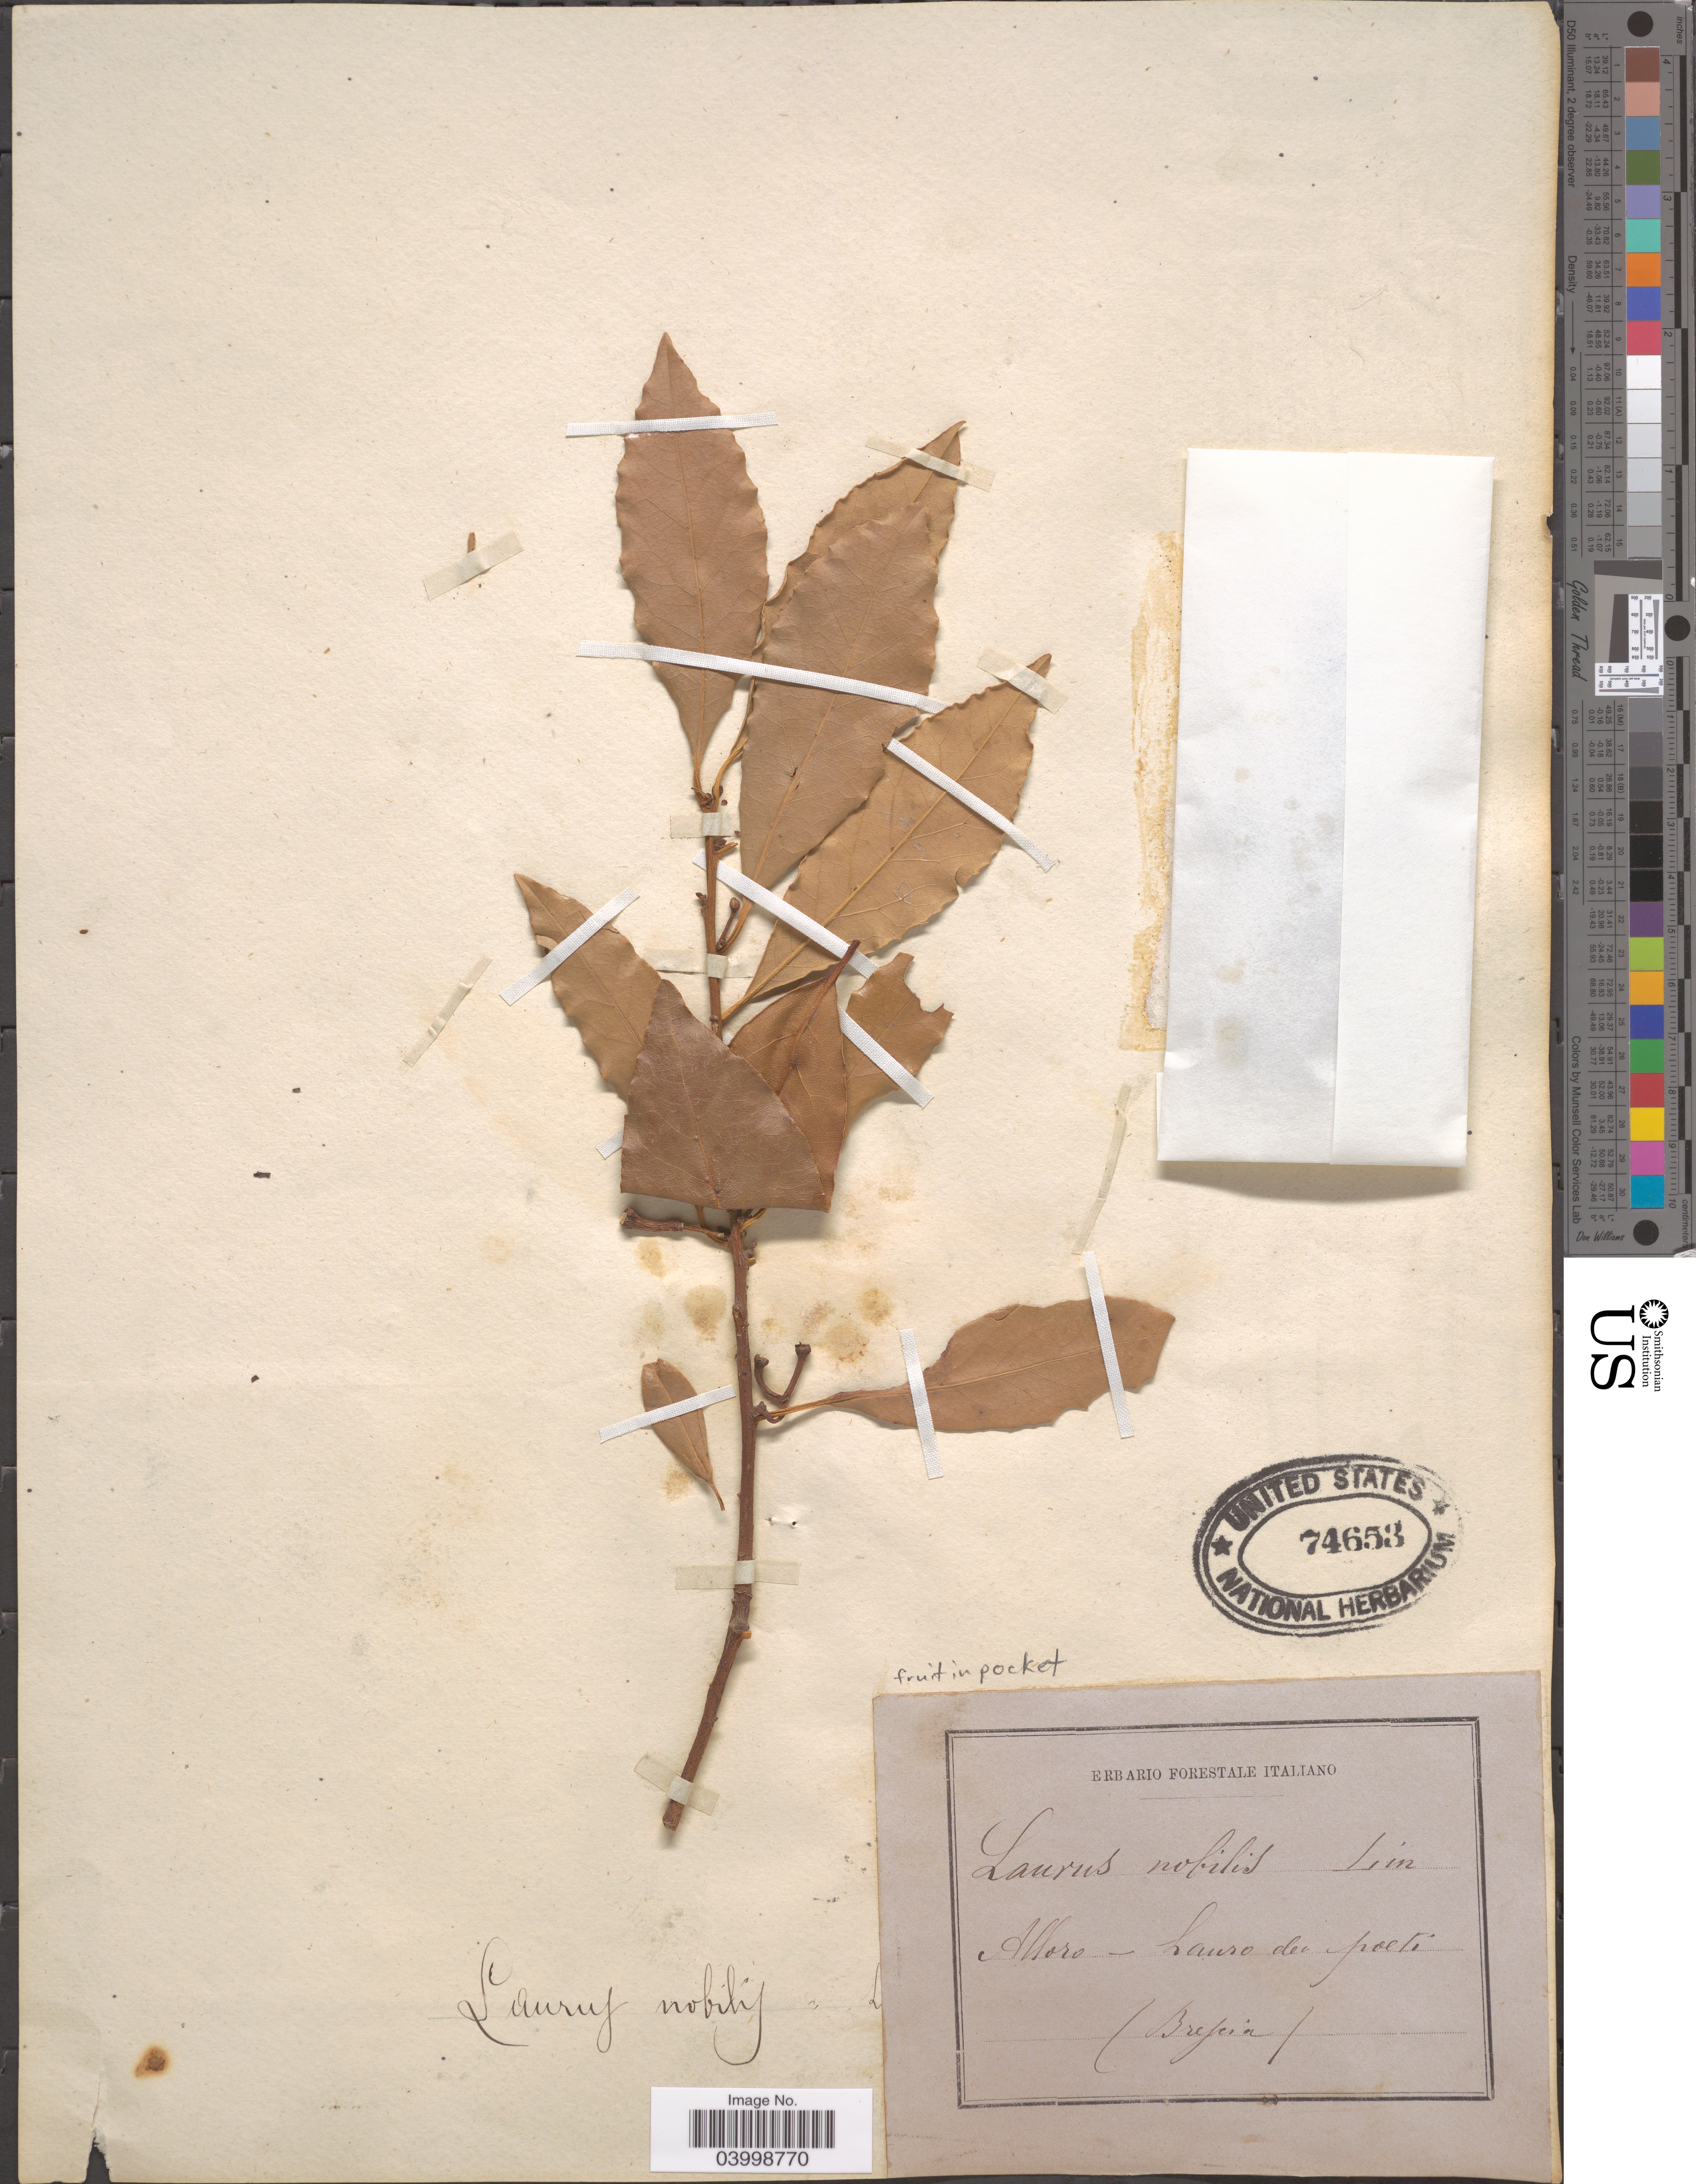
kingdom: Plantae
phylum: Tracheophyta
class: Magnoliopsida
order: Laurales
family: Lauraceae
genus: Laurus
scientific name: Laurus nobilis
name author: L.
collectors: Ex herb. Forestale Italiano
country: Italy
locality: Alloro [interpreted] - Lauro de poeti. (Brescia)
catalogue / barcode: US 74653